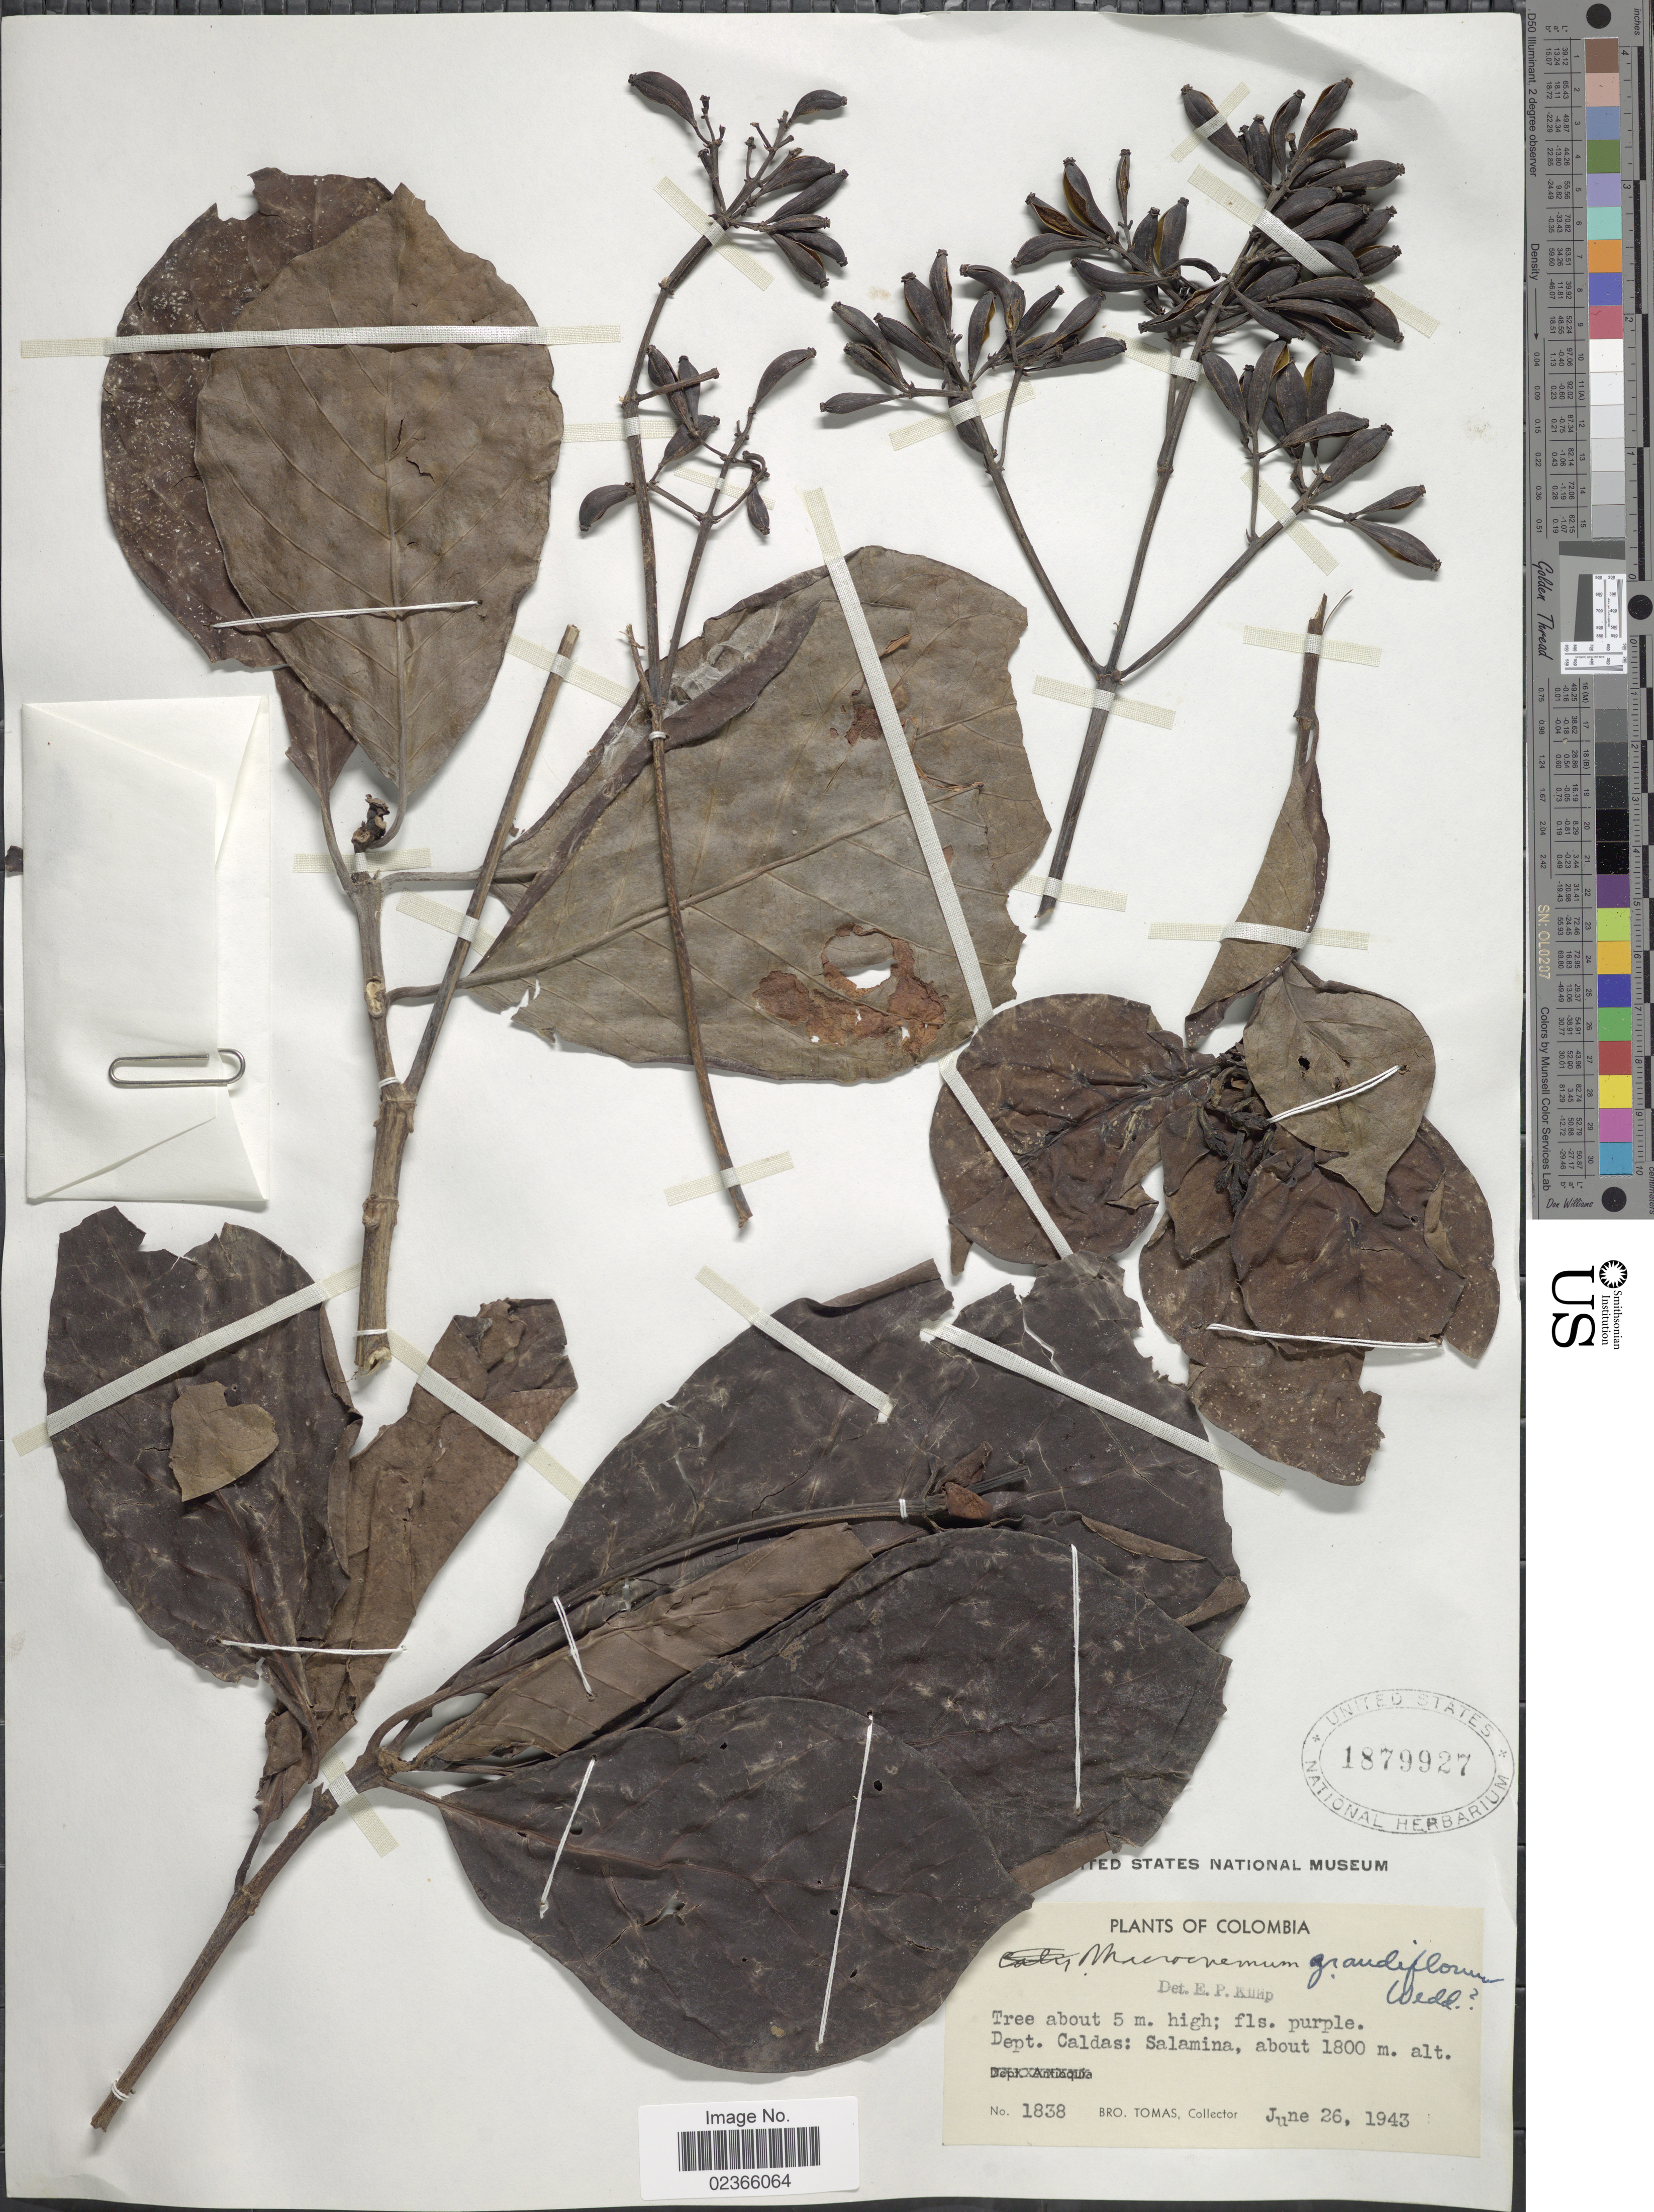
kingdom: Plantae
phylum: Tracheophyta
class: Magnoliopsida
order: Gentianales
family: Rubiaceae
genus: Macrocnemum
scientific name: Macrocnemum grandiflorum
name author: (Wedd.) Wedd.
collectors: B. Tomas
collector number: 1838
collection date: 1943-06-26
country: Colombia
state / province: Caldas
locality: Dept. Caldas: Salamina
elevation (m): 1800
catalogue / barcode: US 1879927